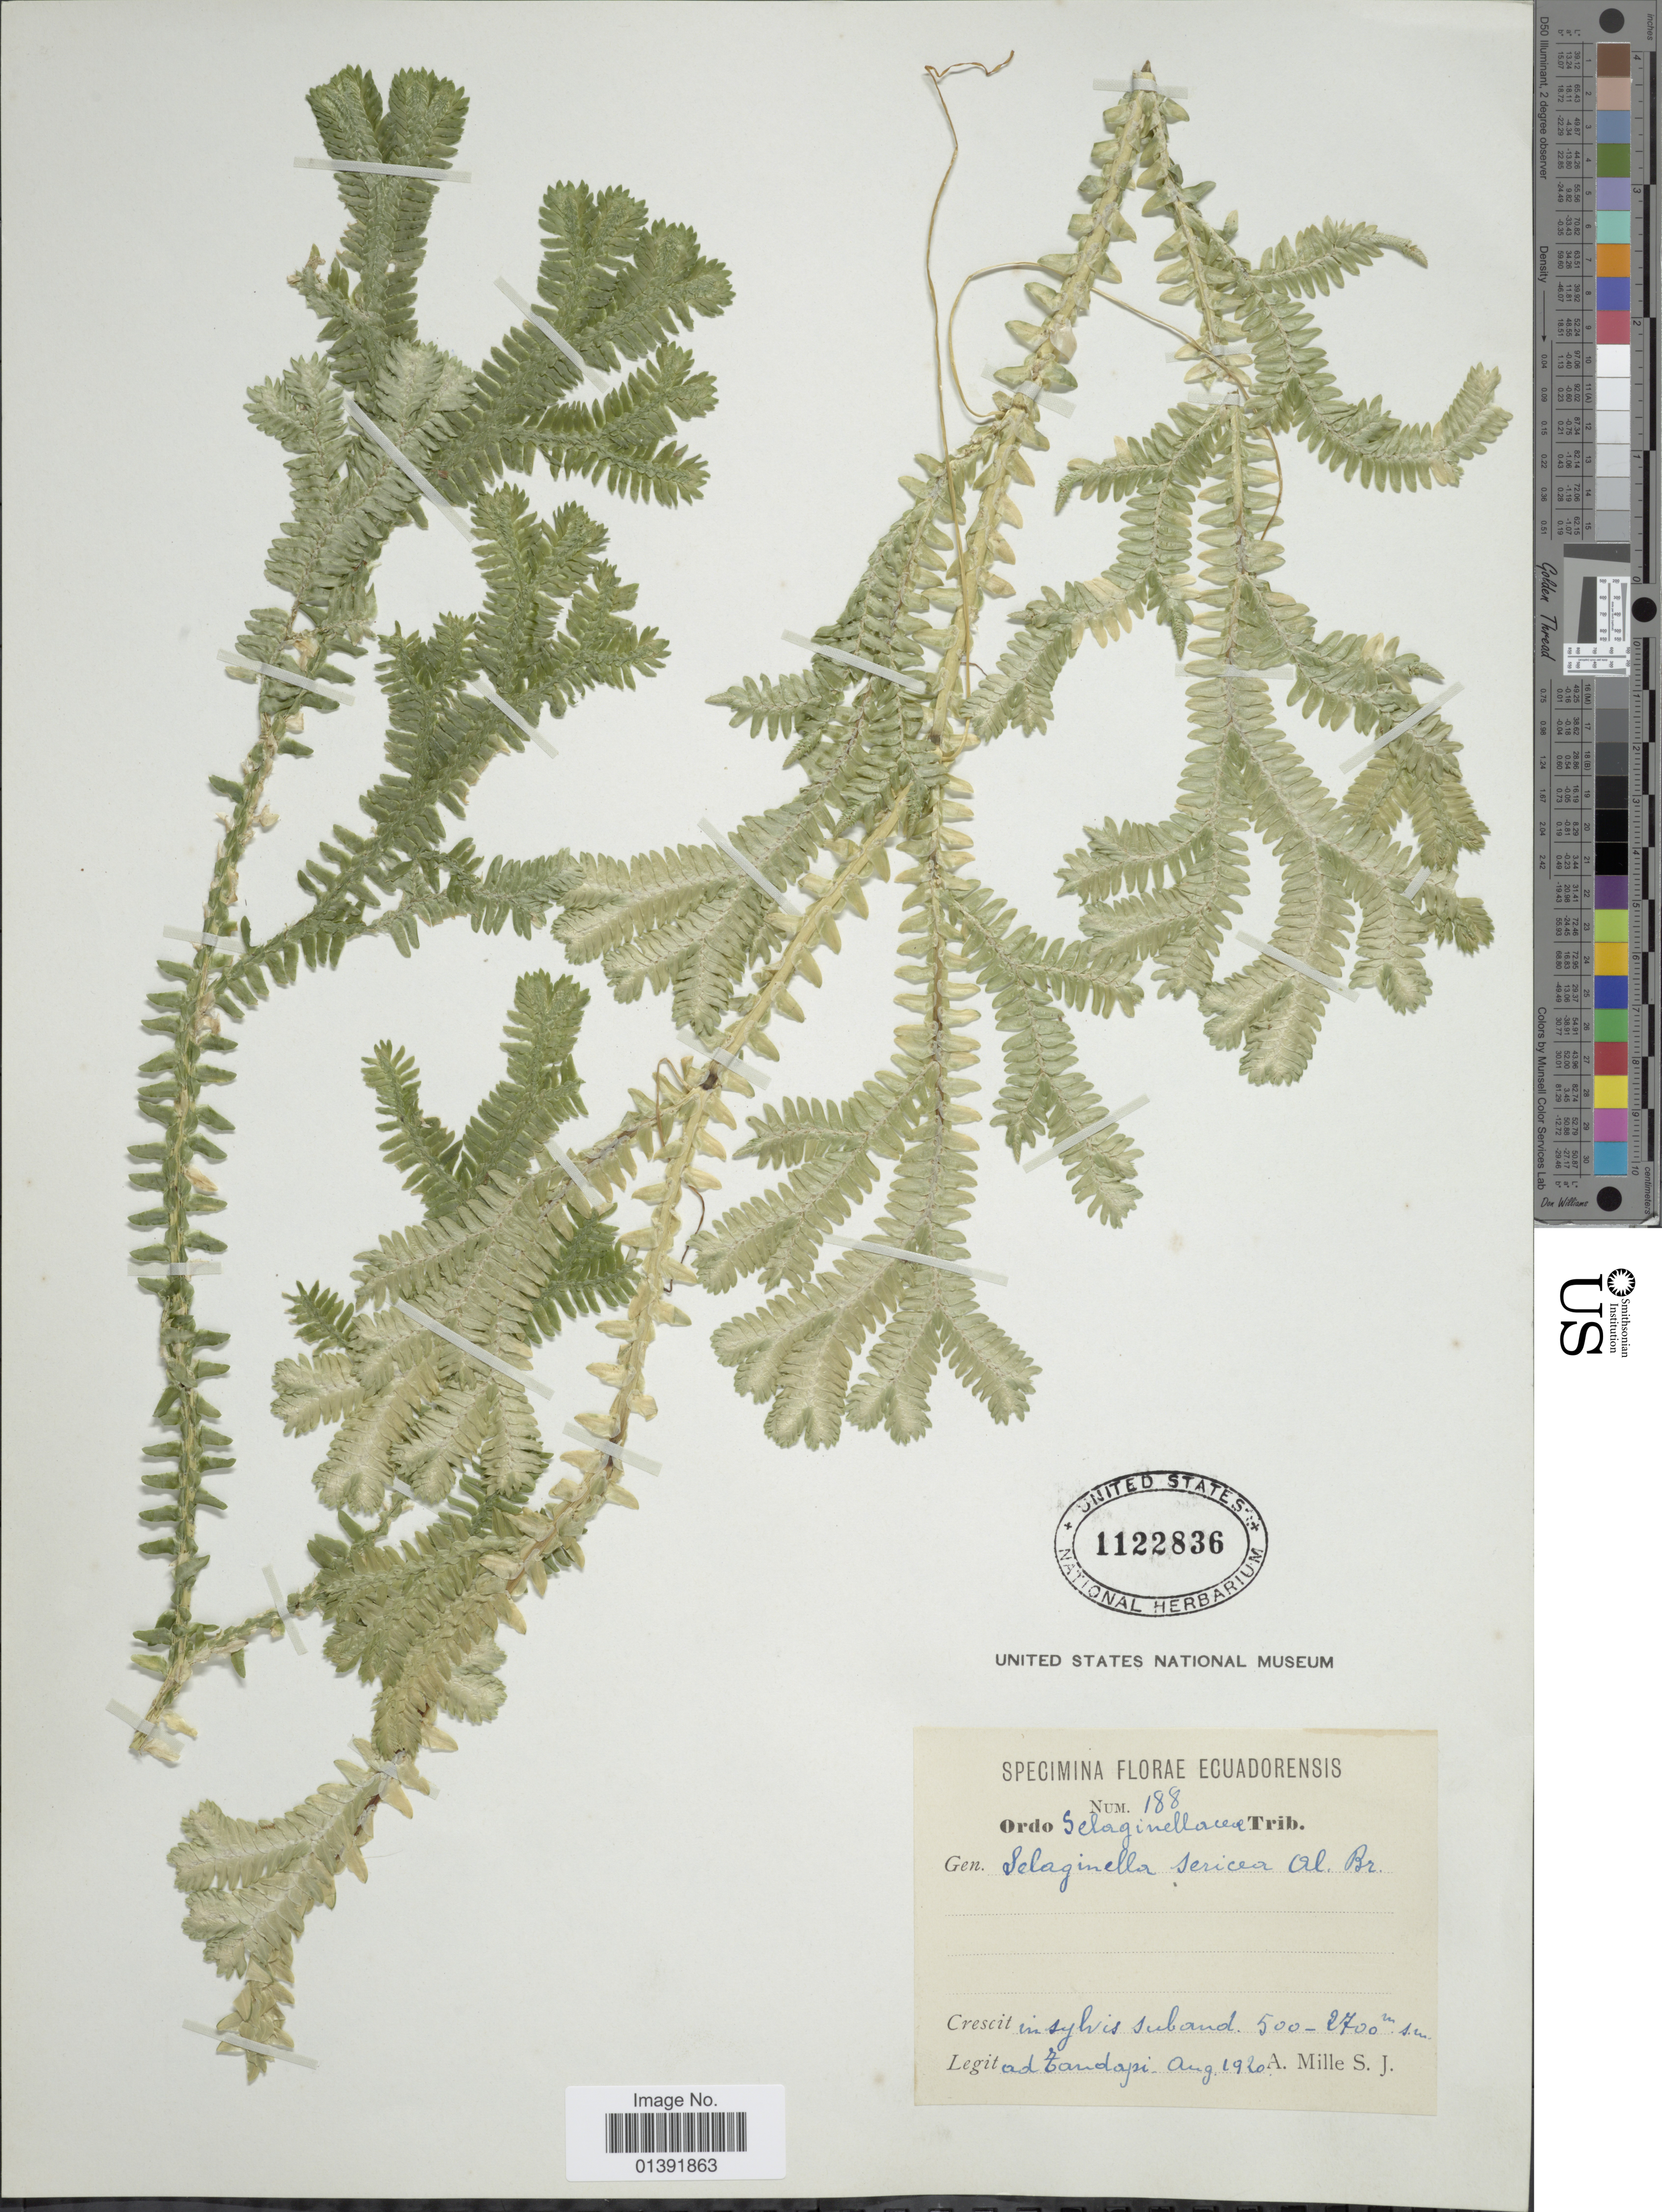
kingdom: Plantae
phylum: Tracheophyta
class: Lycopodiopsida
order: Selaginellales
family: Selaginellaceae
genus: Selaginella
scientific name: Selaginella sericea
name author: A. Braun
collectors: A. Mille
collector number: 188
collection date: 1920-08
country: Ecuador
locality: Ad Tandapi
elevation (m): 500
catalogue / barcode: US 1122836